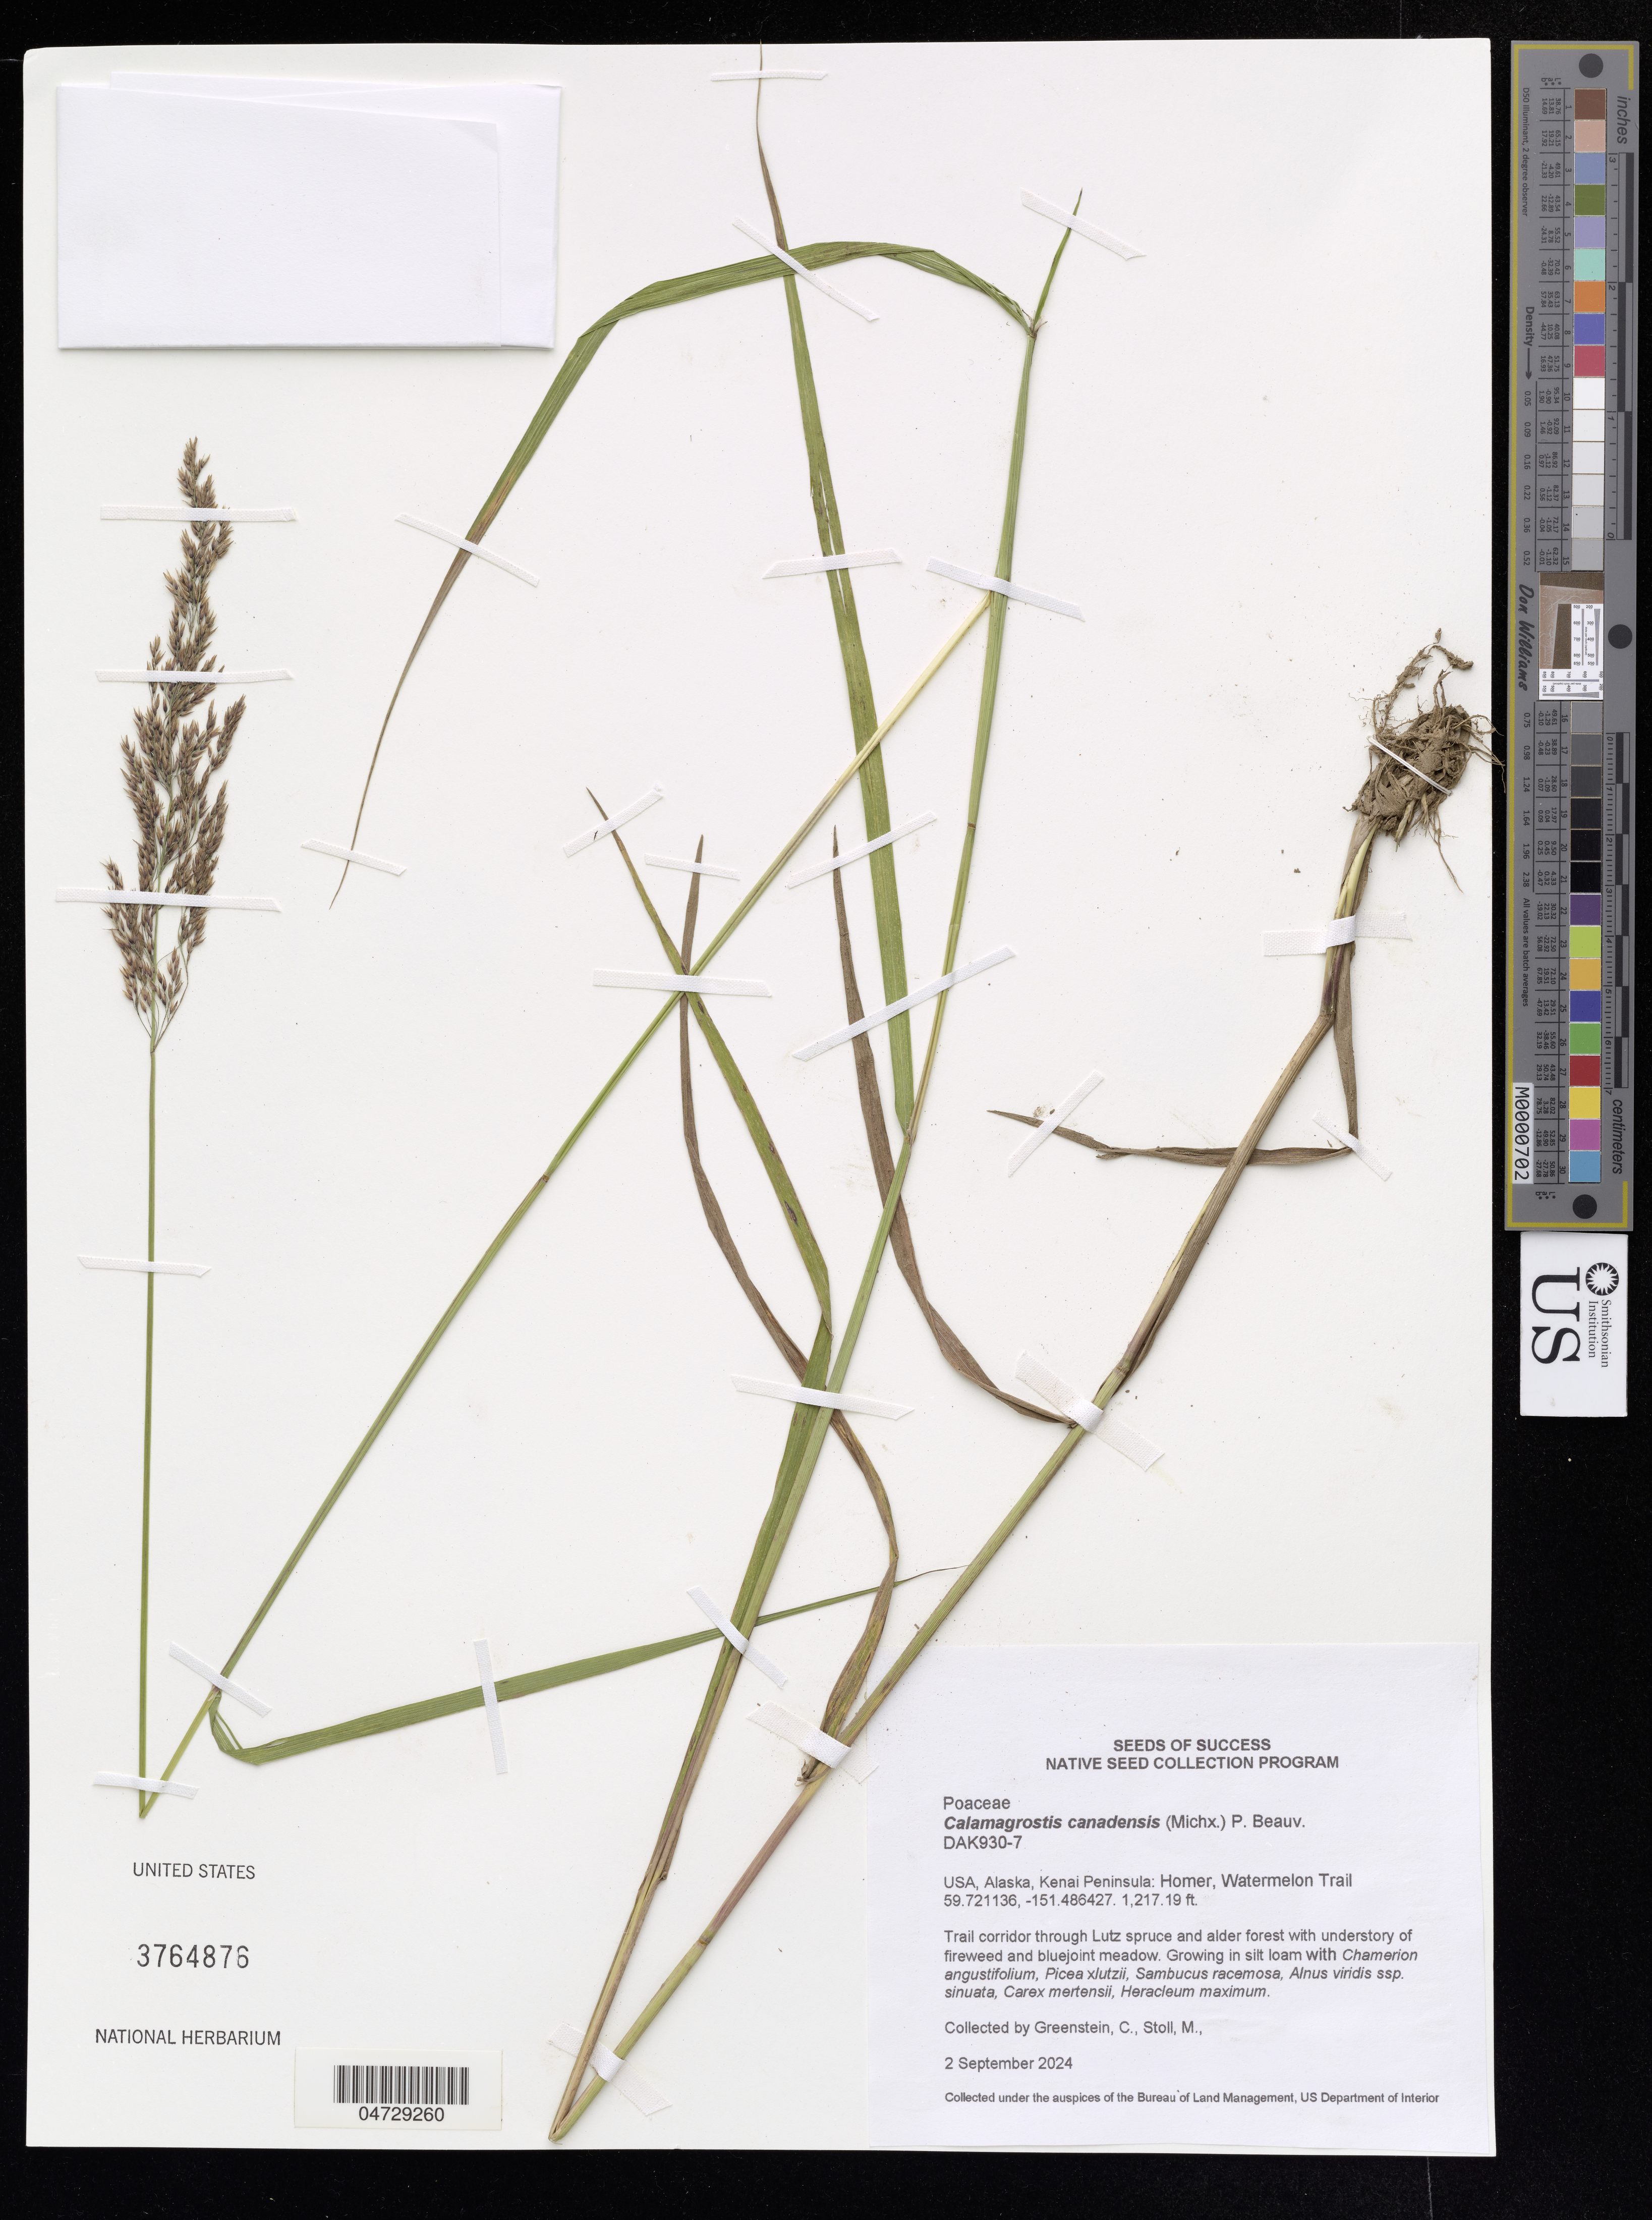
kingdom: Plantae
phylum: Tracheophyta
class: Liliopsida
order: Poales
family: Poaceae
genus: Calamagrostis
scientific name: Calamagrostis canadensis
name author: (Michx.) P. Beauv.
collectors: C. Greenstein & M. Stoll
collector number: DAK930-7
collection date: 2024-09-02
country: United States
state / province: Alaska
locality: Kenai Peninsula: Homer, Watermelon Trail.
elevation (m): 371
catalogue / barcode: US 3764876